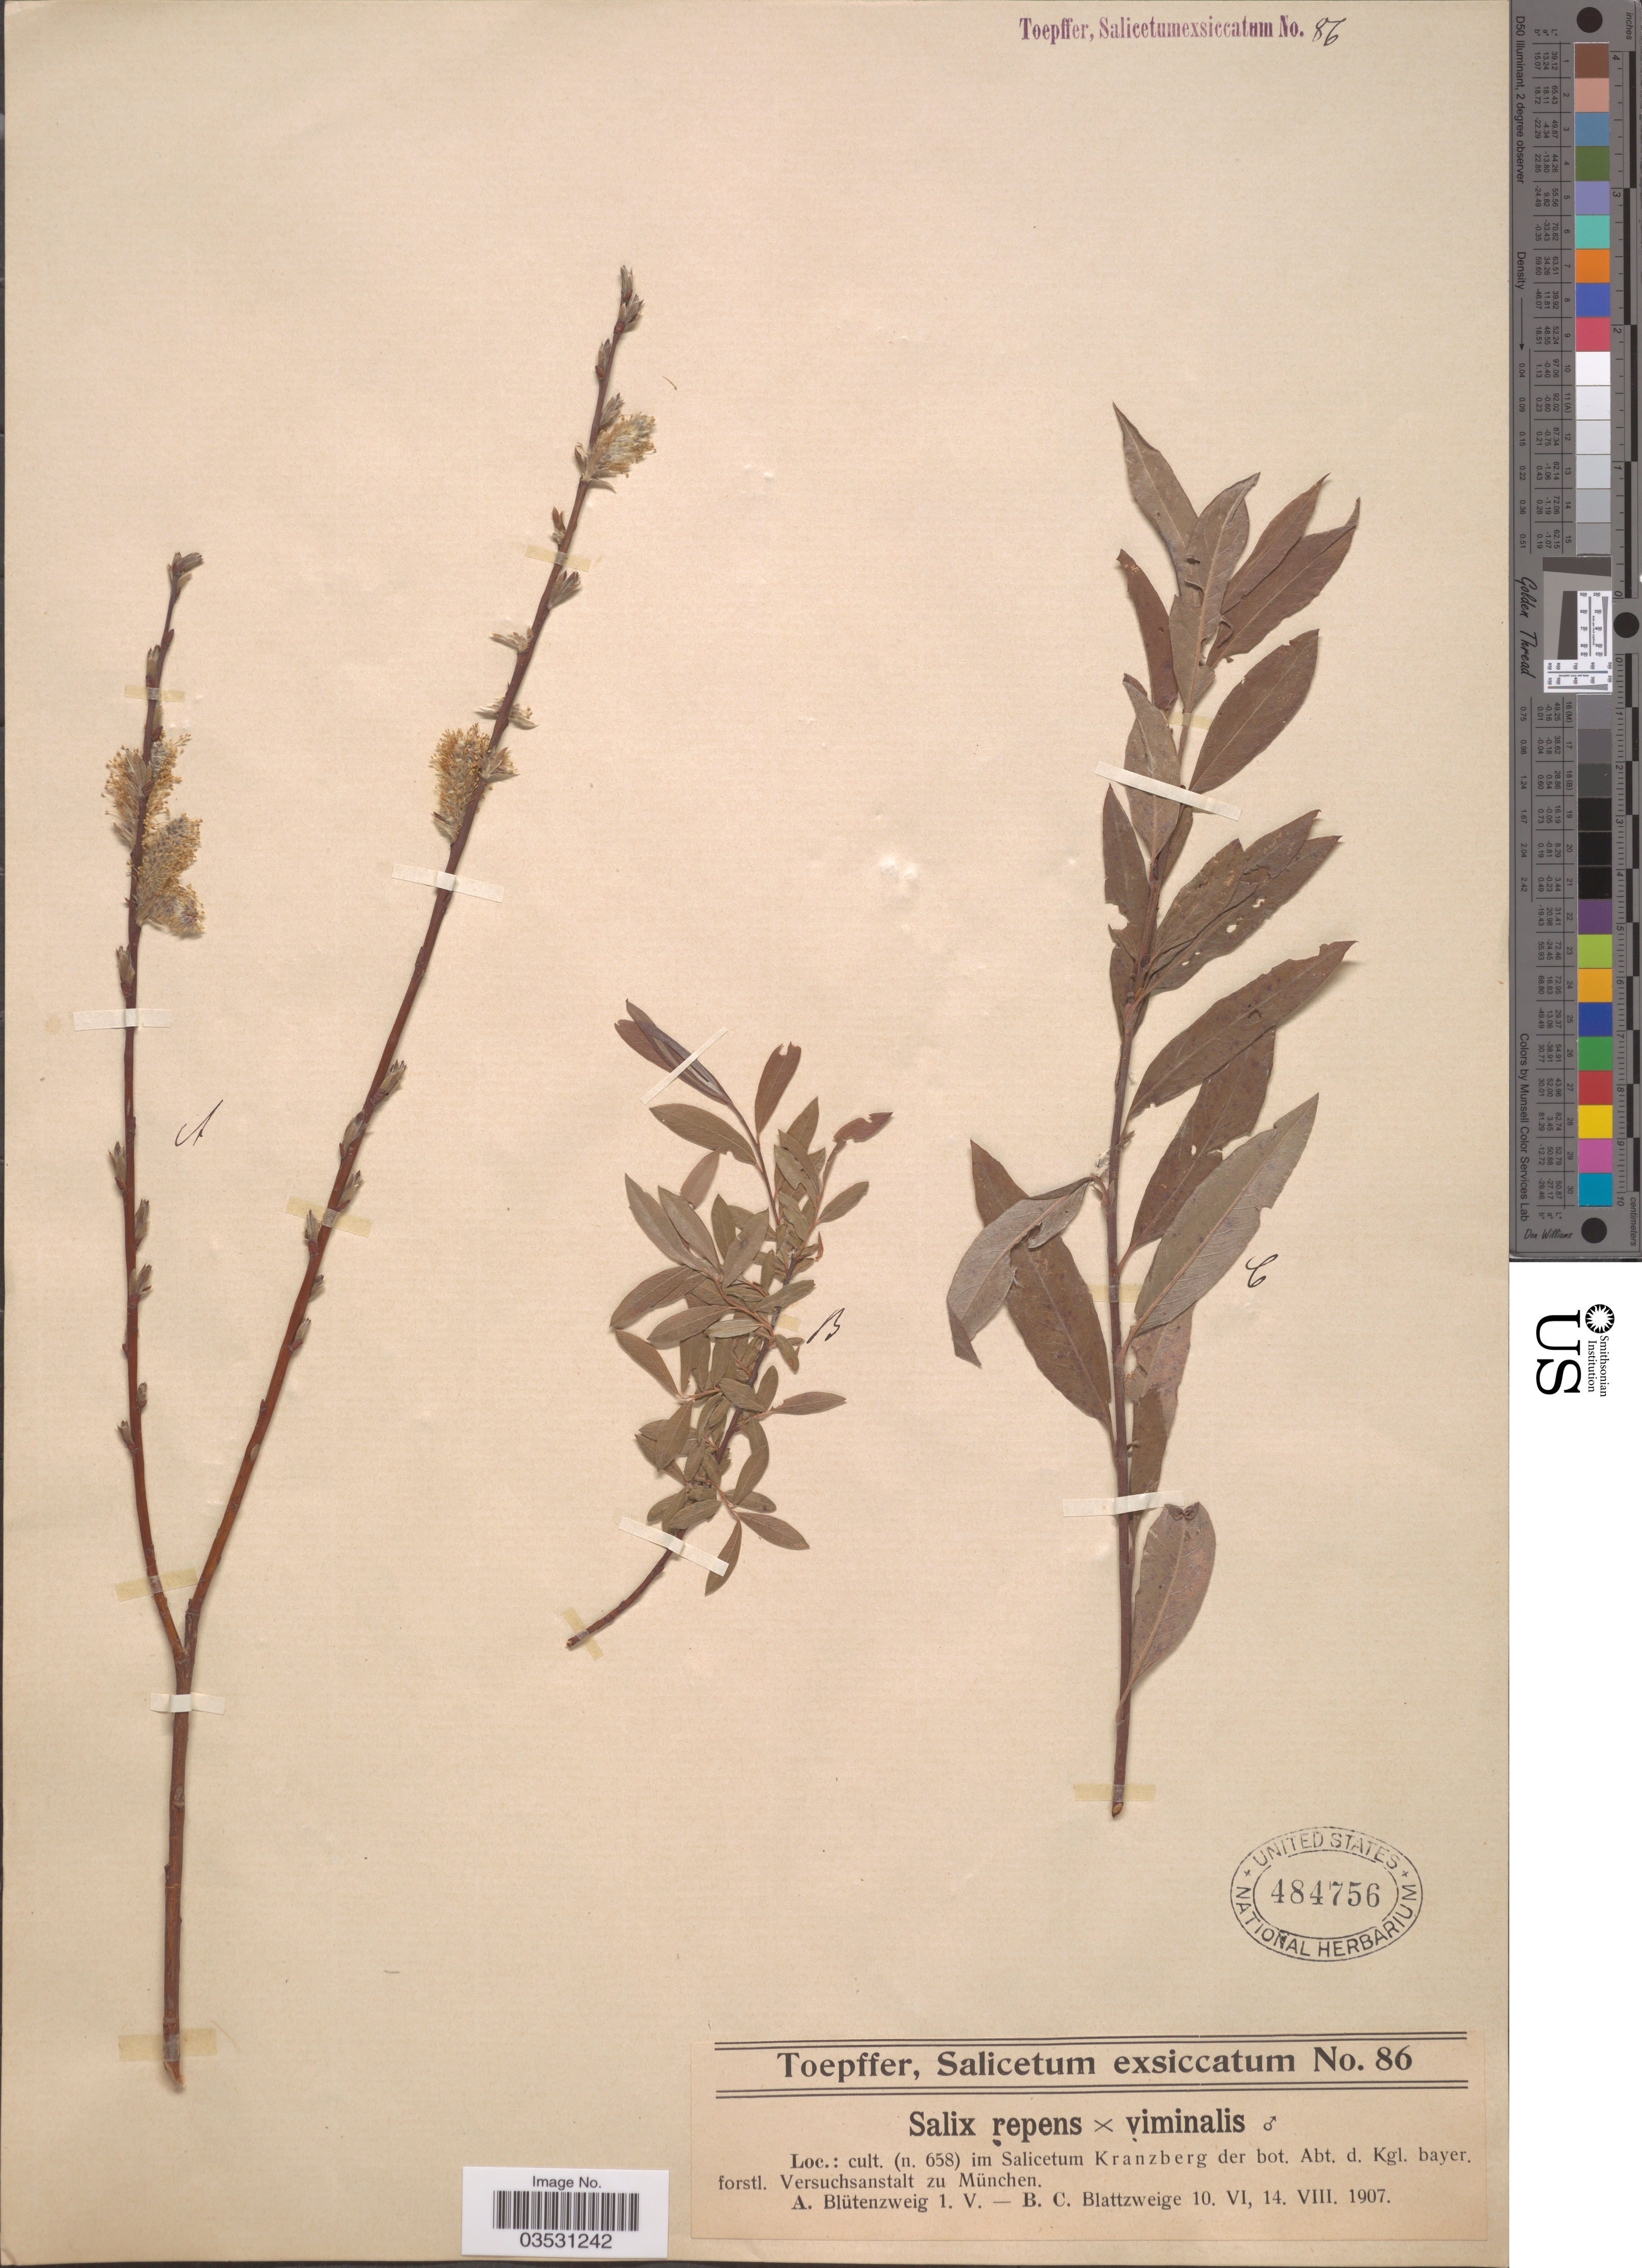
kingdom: Plantae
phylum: Tracheophyta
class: Magnoliopsida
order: Malpighiales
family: Salicaceae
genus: Salix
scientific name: Salix repens x S. viminalis L.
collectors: A. Toepffer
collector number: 86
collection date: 1907-05-01/1907-08-14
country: Germany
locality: Cult. (n. 658) im Salicetum Kranzberg der bot. Abt. d. Kgl. bayer. forstl. Versuchsanstalt zu München.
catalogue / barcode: US 484756